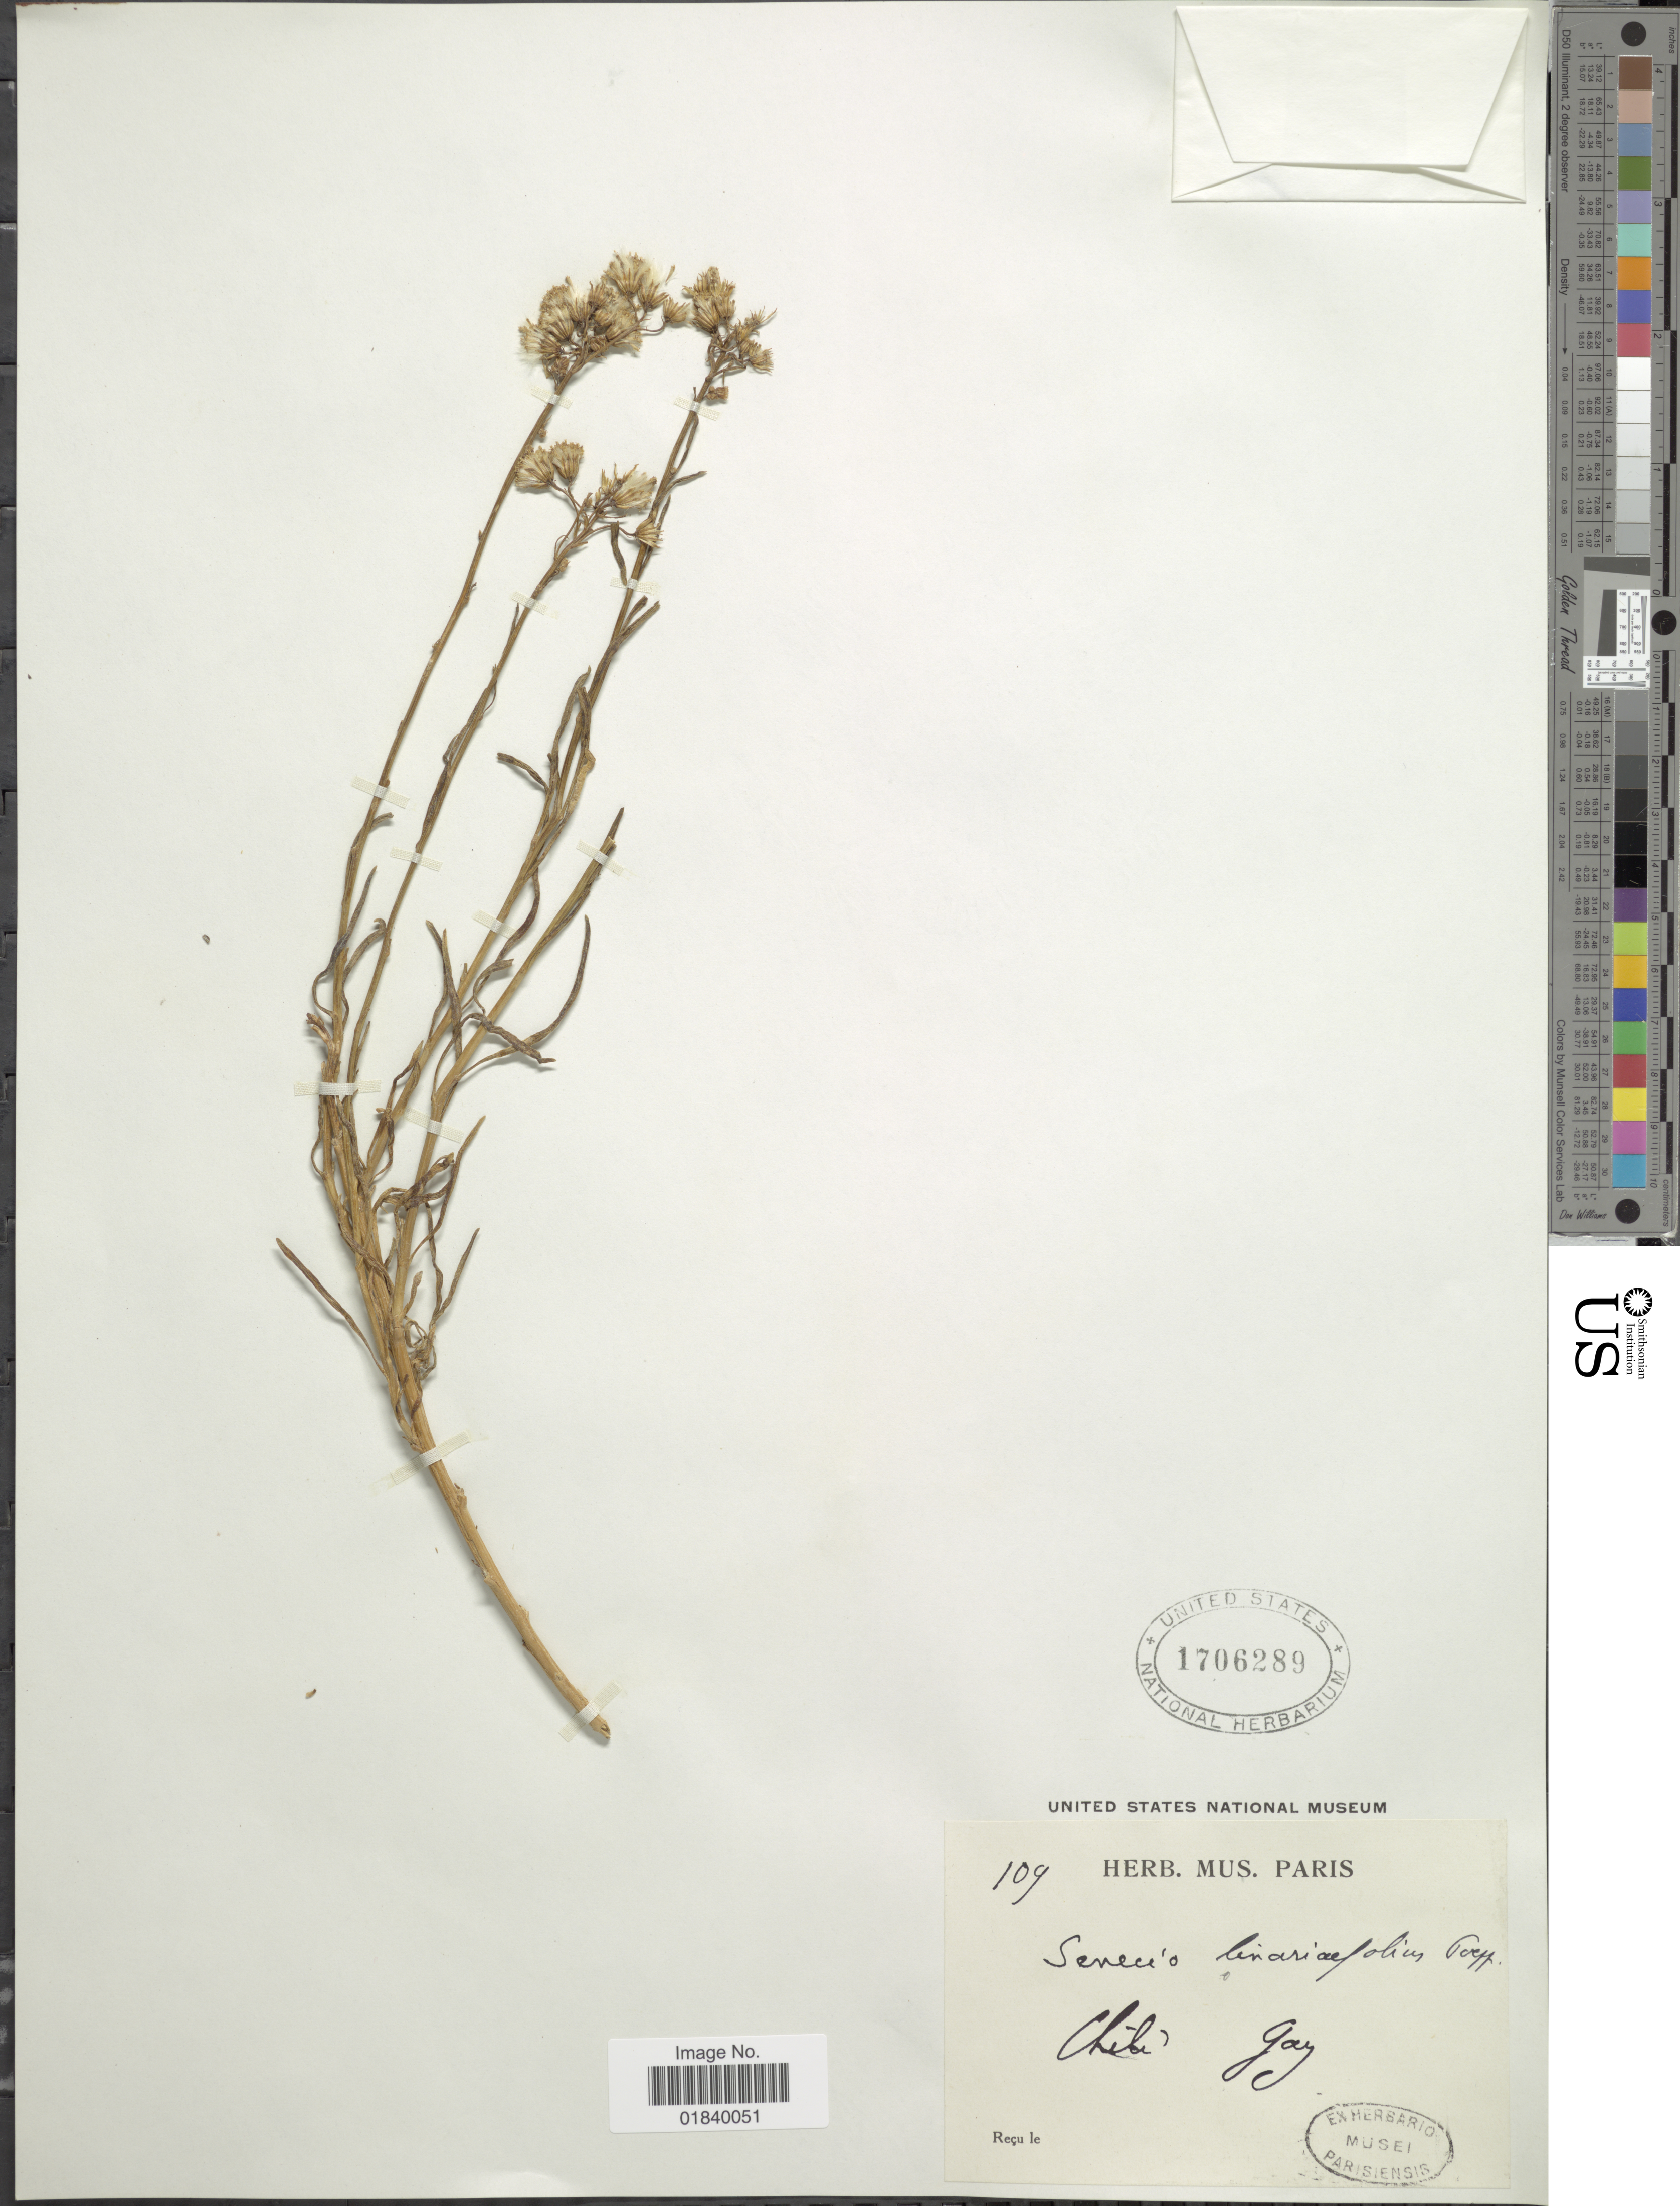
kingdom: Plantae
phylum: Tracheophyta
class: Magnoliopsida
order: Asterales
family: Asteraceae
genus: Senecio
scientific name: Senecio linariifolius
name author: Poepp. ex DC.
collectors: -- Gay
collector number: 109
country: Chile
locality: Chili.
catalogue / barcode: US 1706289